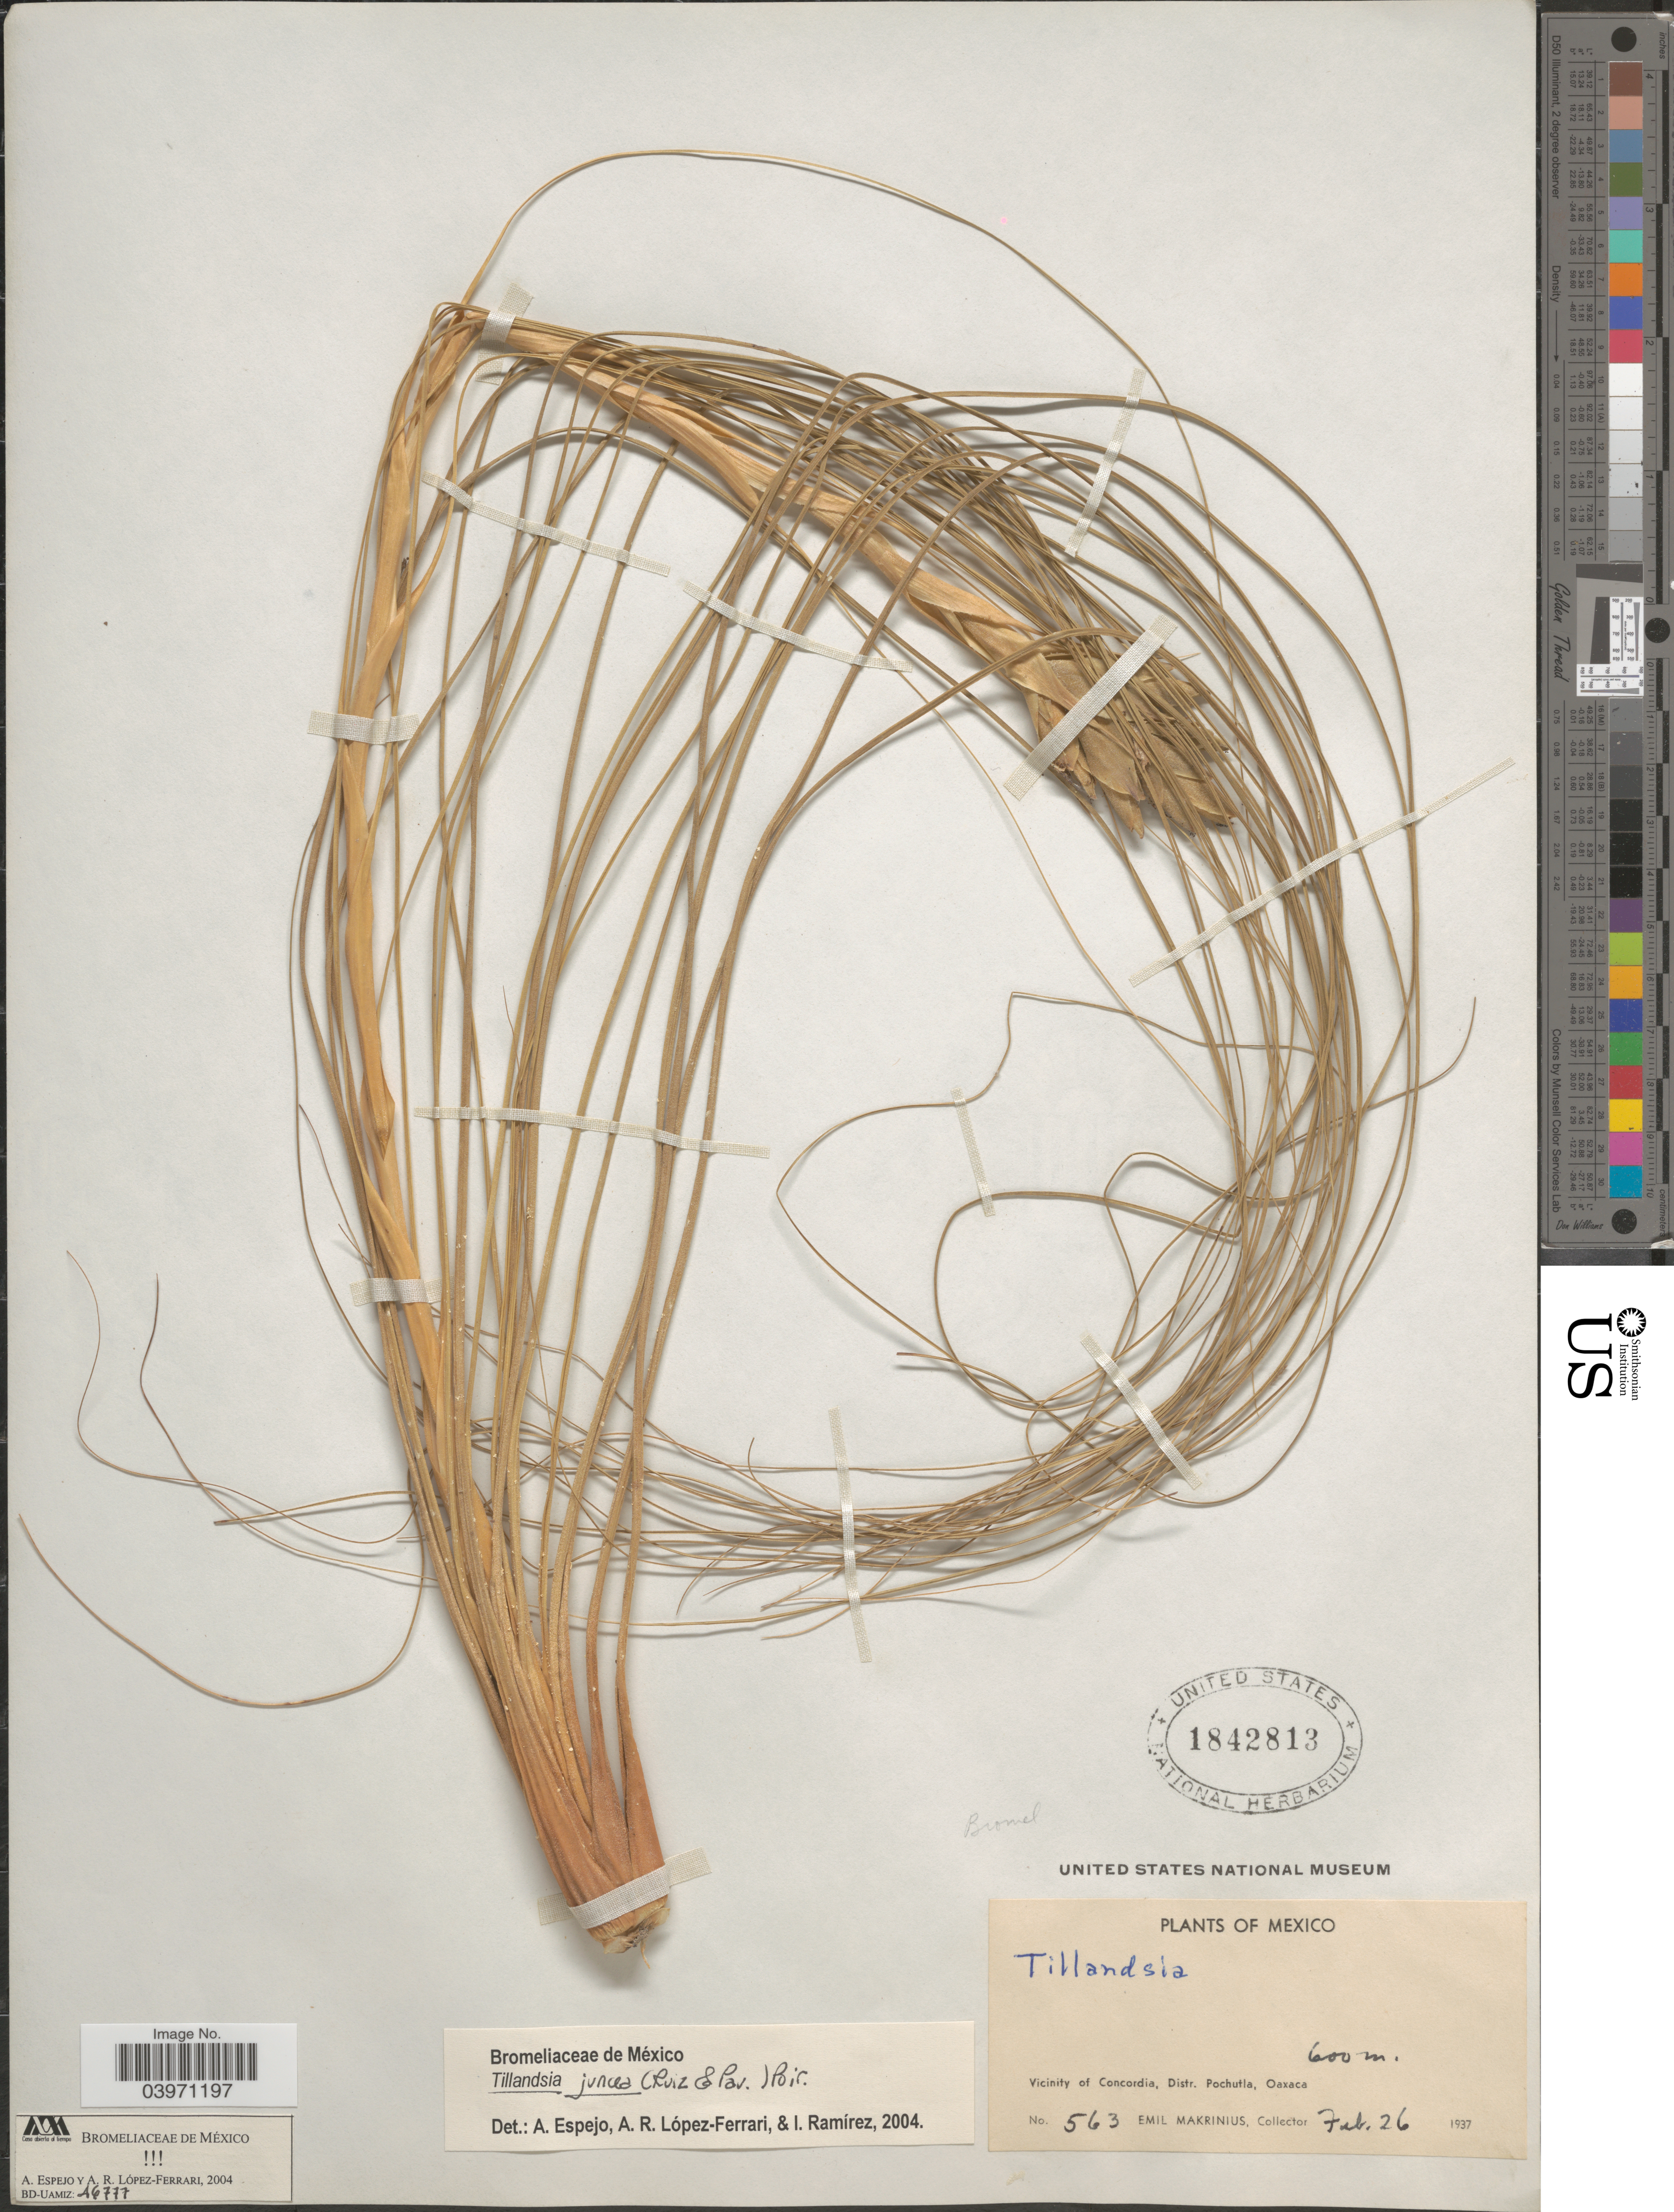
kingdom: Plantae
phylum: Tracheophyta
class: Liliopsida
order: Poales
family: Bromeliaceae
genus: Tillandsia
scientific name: Tillandsia juncea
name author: (Ruiz & Pav.) Poir.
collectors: E. Makrinius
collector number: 563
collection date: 1937-02-26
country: Mexico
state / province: Oaxaca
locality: Vicinity of Concordia, Distr. Pochutla.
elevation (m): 600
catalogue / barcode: US 1842813